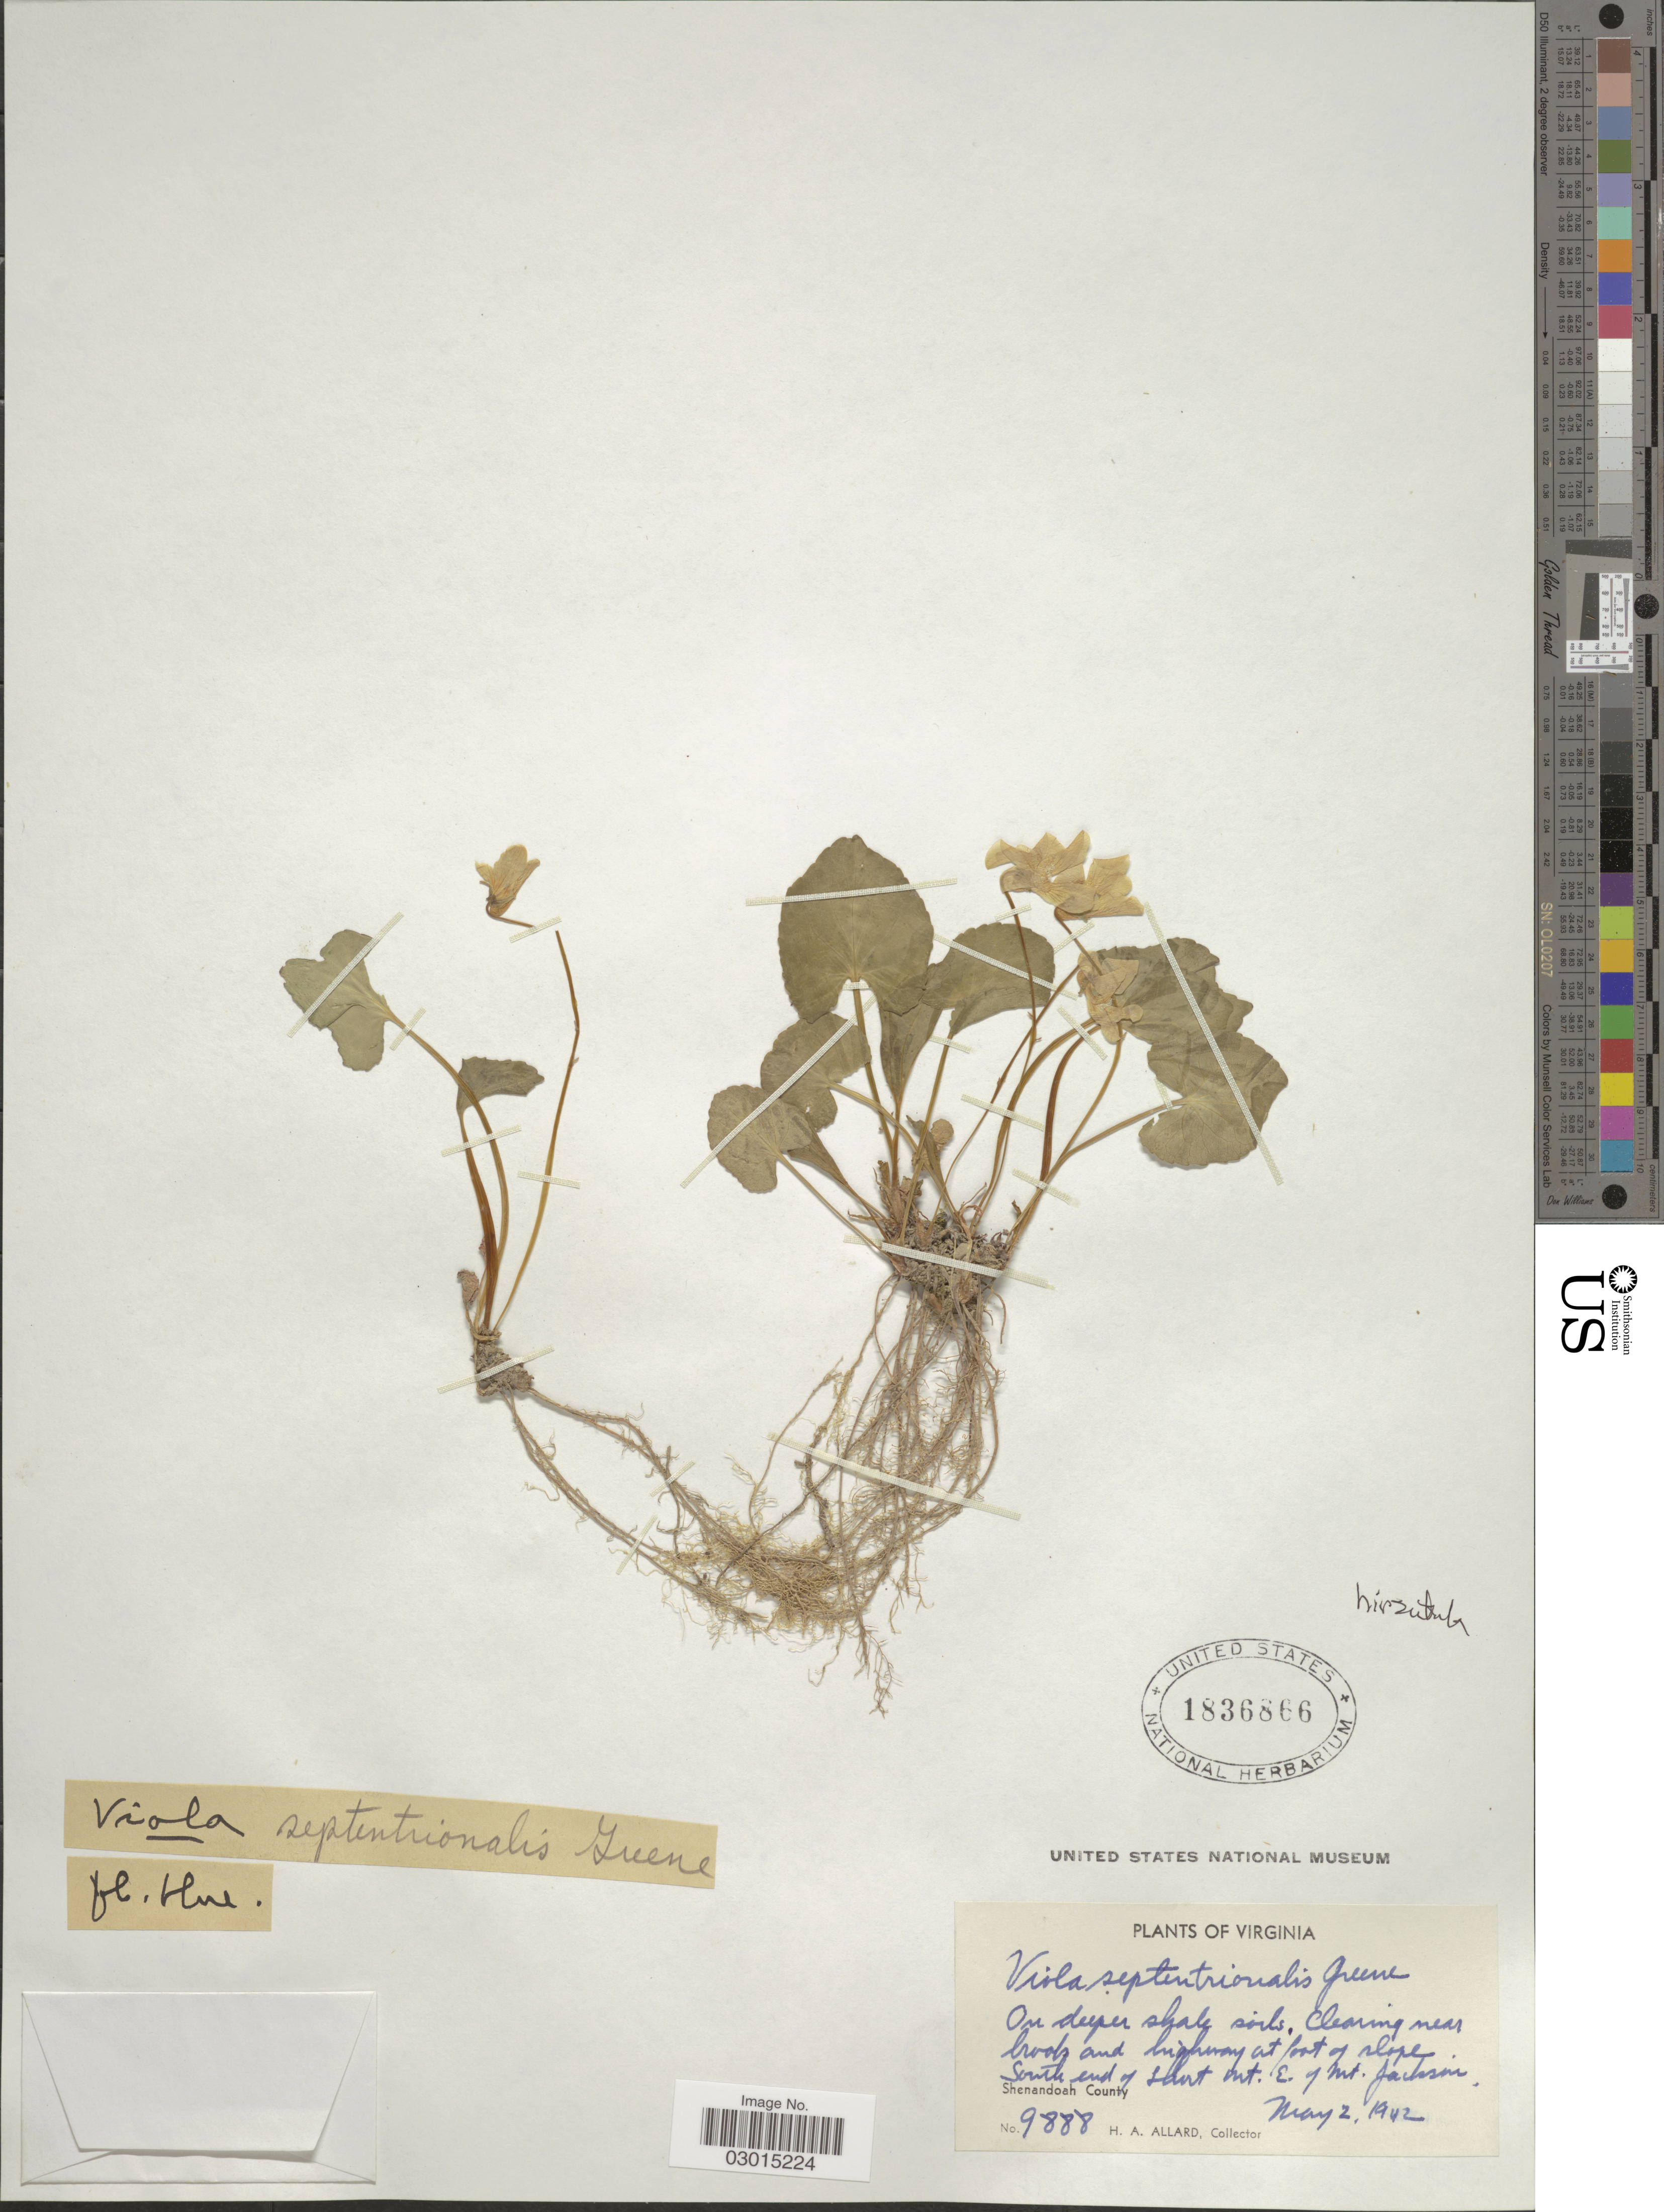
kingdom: Plantae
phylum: Tracheophyta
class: Magnoliopsida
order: Malpighiales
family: Violaceae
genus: Viola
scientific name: Viola hirsutula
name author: Brainerd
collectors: H. A. Allard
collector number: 9888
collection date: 1942-05-02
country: United States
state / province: Virginia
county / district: Shenandoah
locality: South end of Short Mt. E. of Mt. Jackson. Shenandoah County.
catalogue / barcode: US 1836866